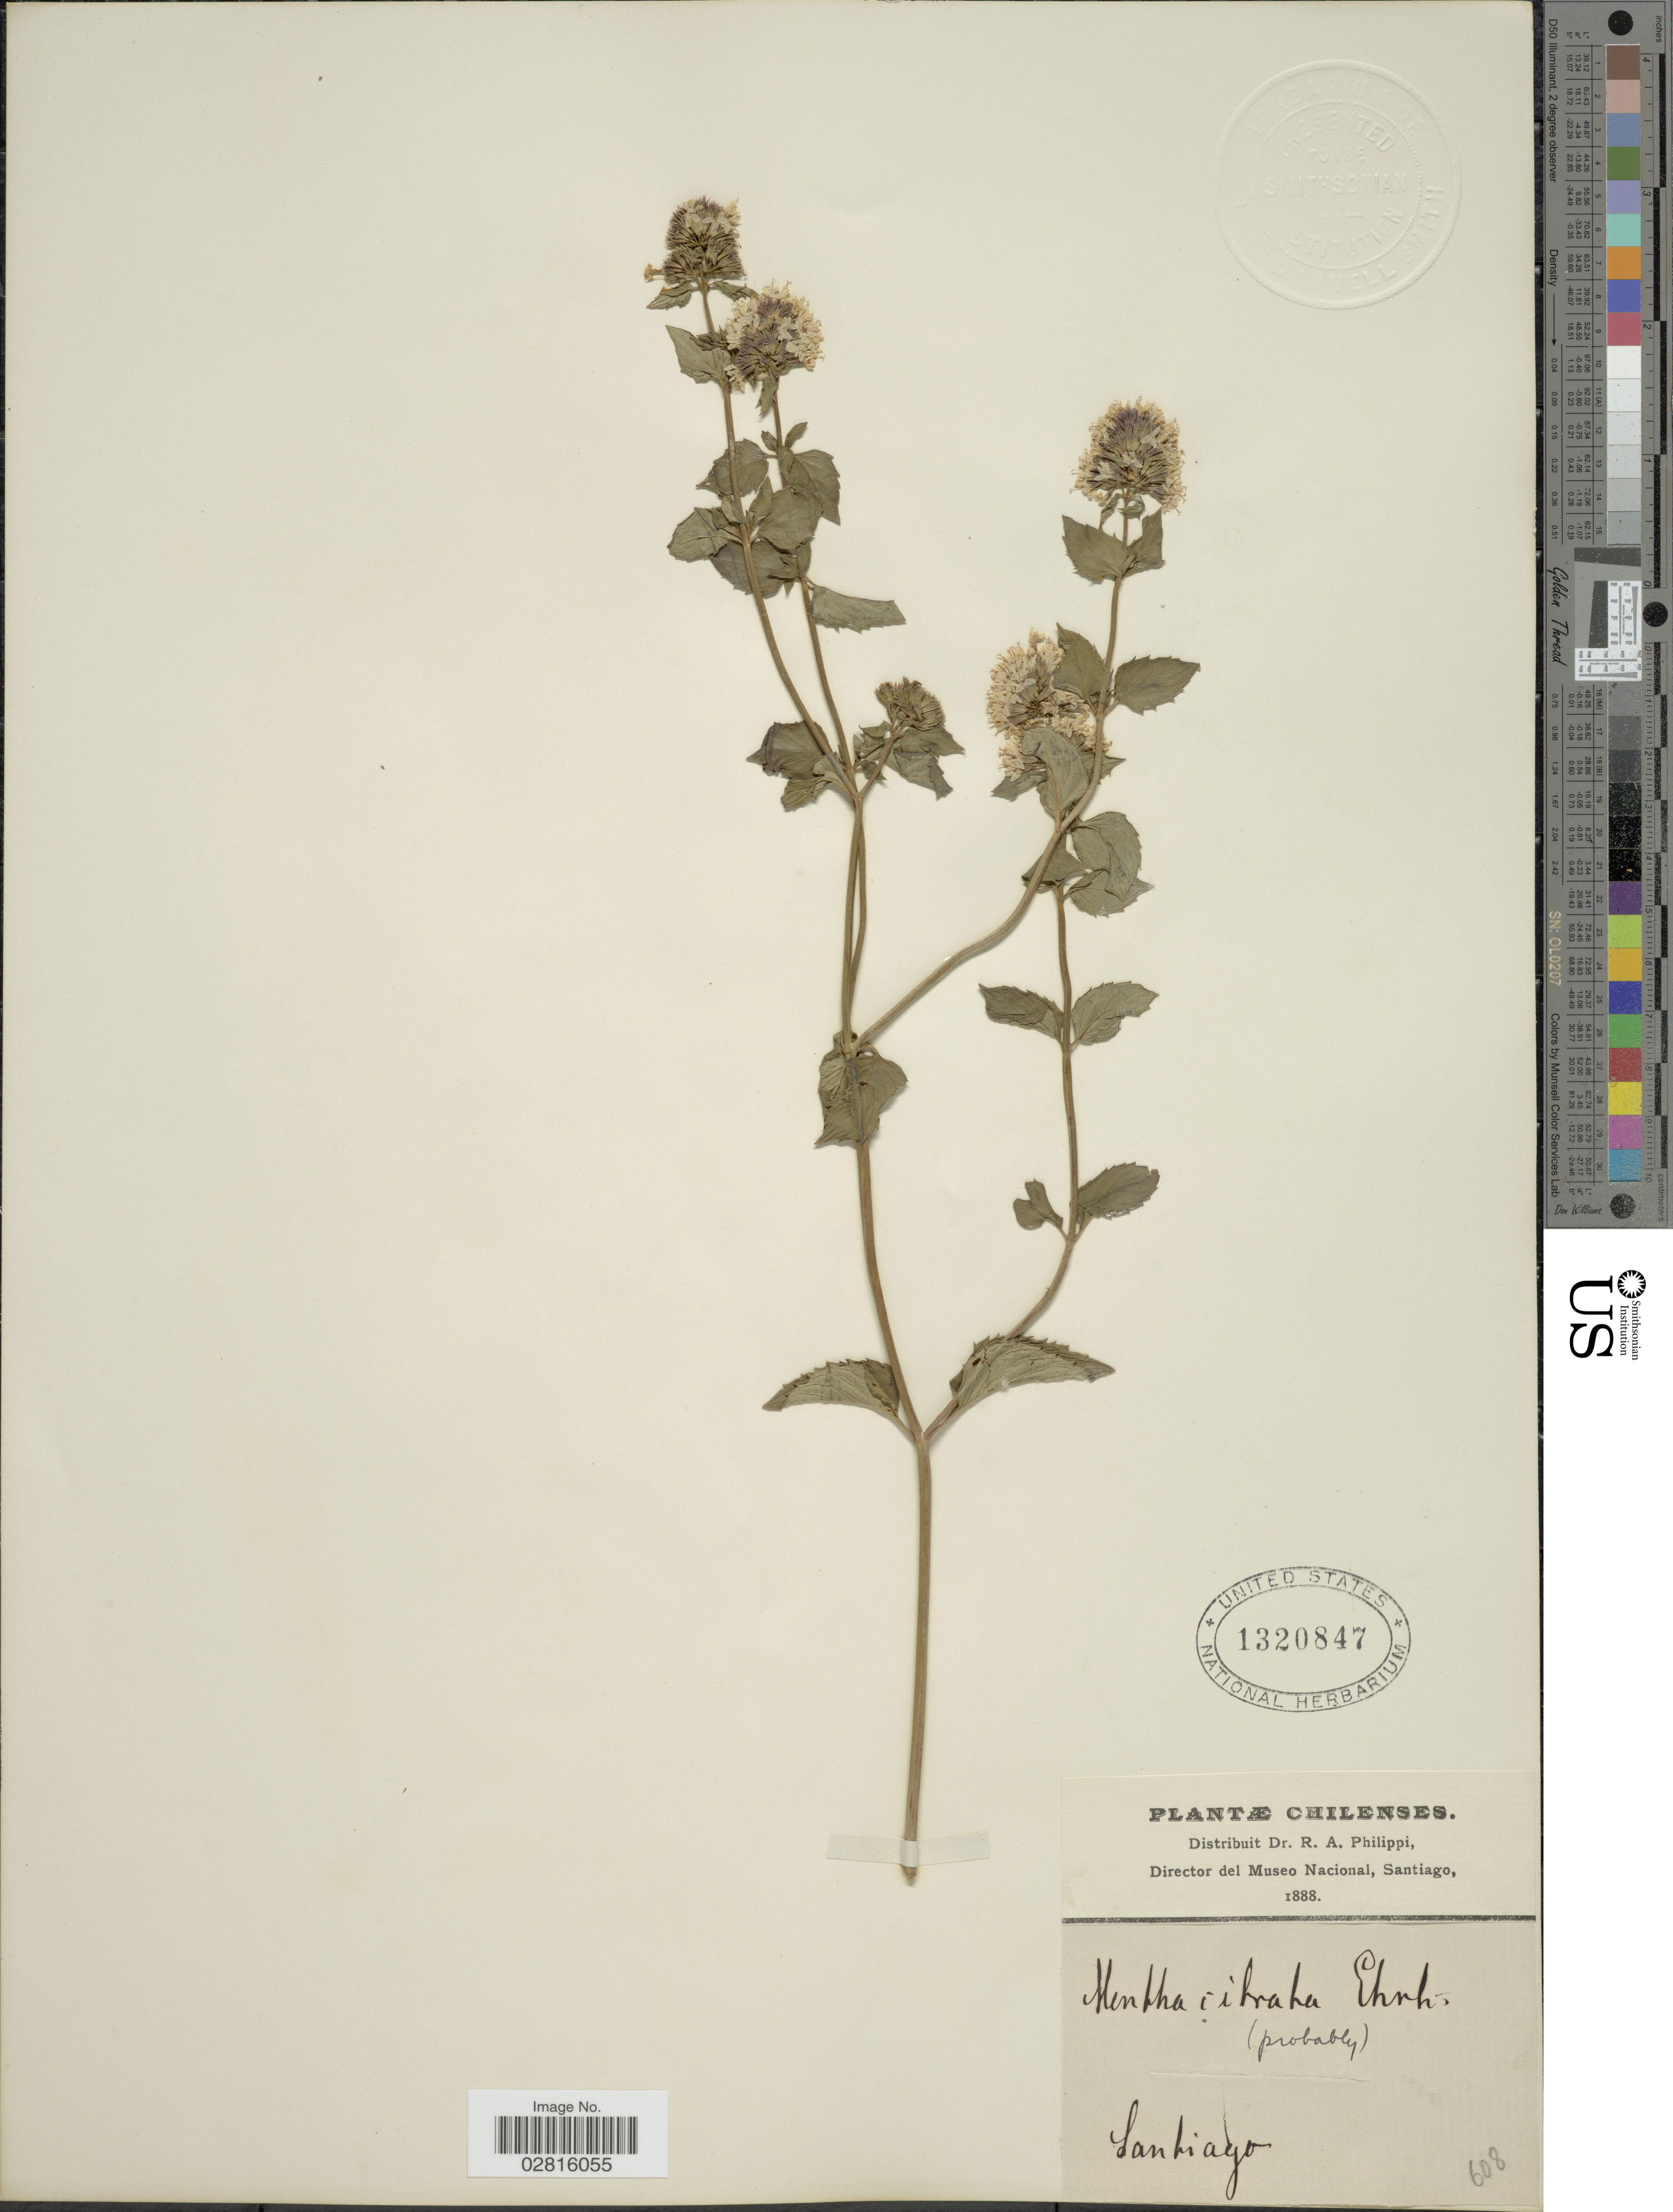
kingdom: Plantae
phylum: Tracheophyta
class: Magnoliopsida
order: Lamiales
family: Lamiaceae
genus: Mentha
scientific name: Mentha citrata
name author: Ehrh.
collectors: R. A. Philippi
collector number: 608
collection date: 1888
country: Chile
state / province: Región Metropolitana (RM)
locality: Santiago.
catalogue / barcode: US 1320847